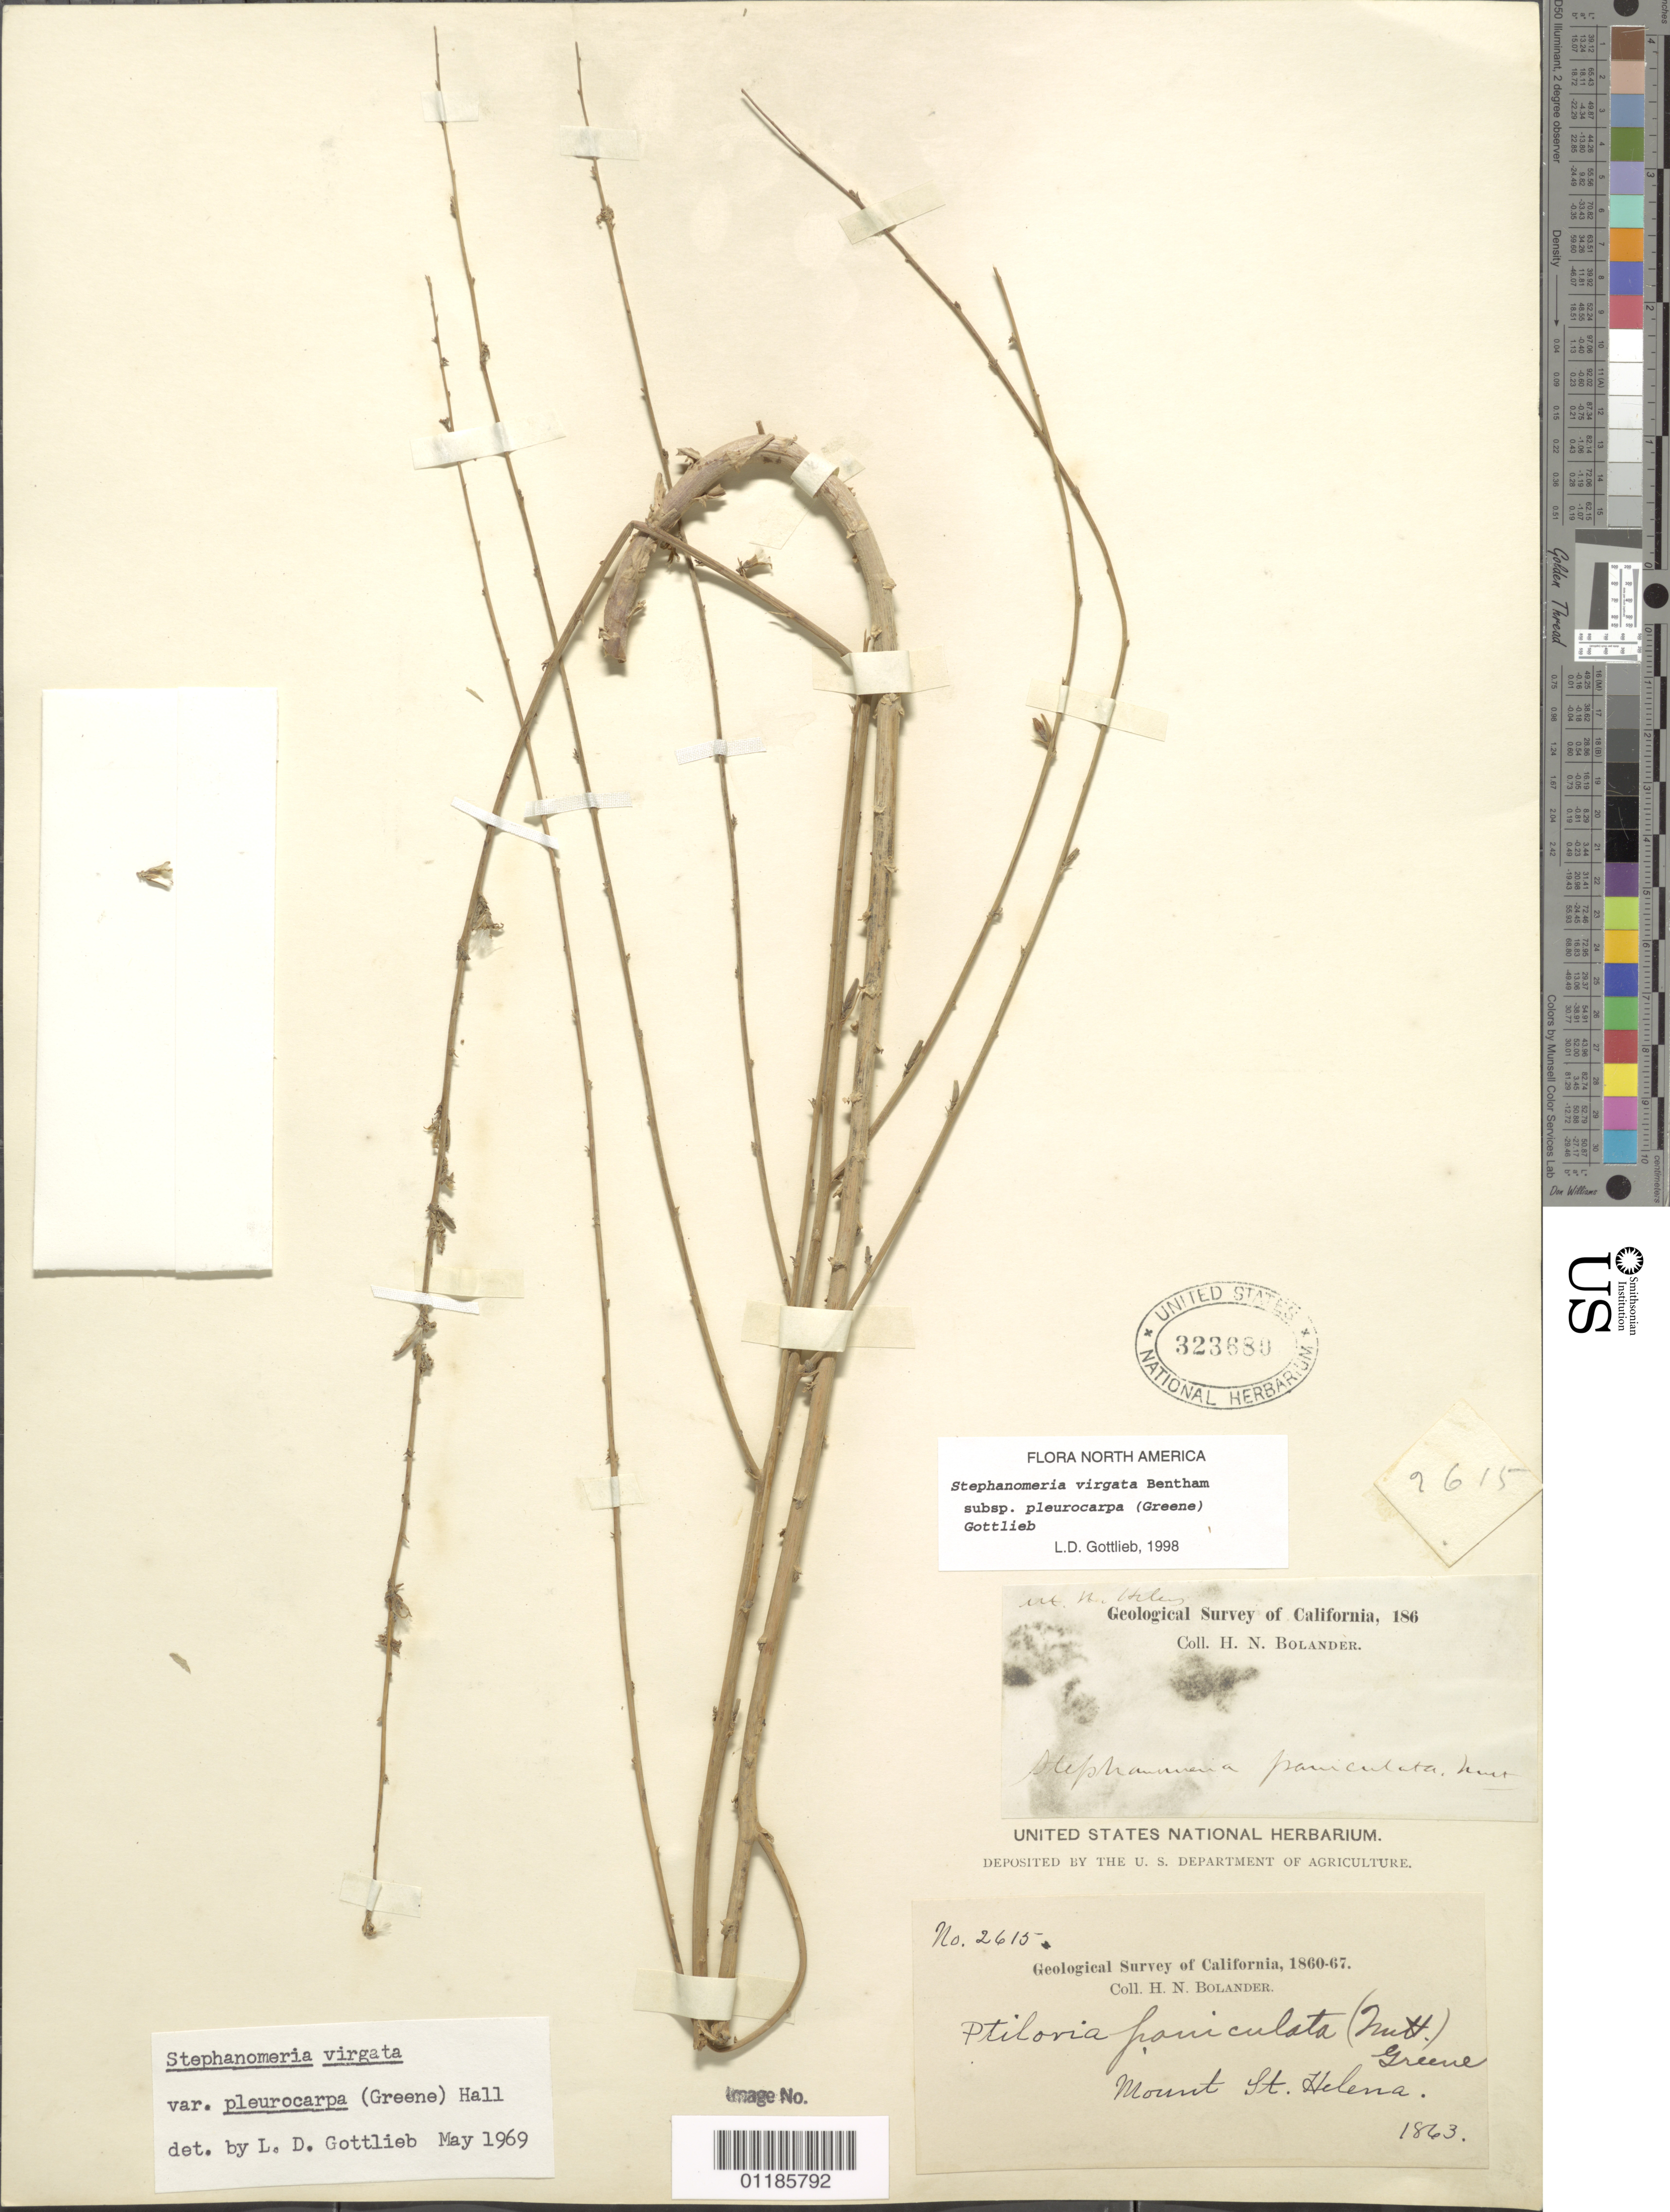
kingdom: Plantae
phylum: Tracheophyta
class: Magnoliopsida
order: Asterales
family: Asteraceae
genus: Stephanomeria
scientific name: Stephanomeria virgata subsp. pleurocarpa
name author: (Greene) Gottlieb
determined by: Gottlieb, L. D.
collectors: H. Bolander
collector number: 2615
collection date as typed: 1863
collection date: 1863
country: United States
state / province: California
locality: Mount St. Helena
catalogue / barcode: US 323680